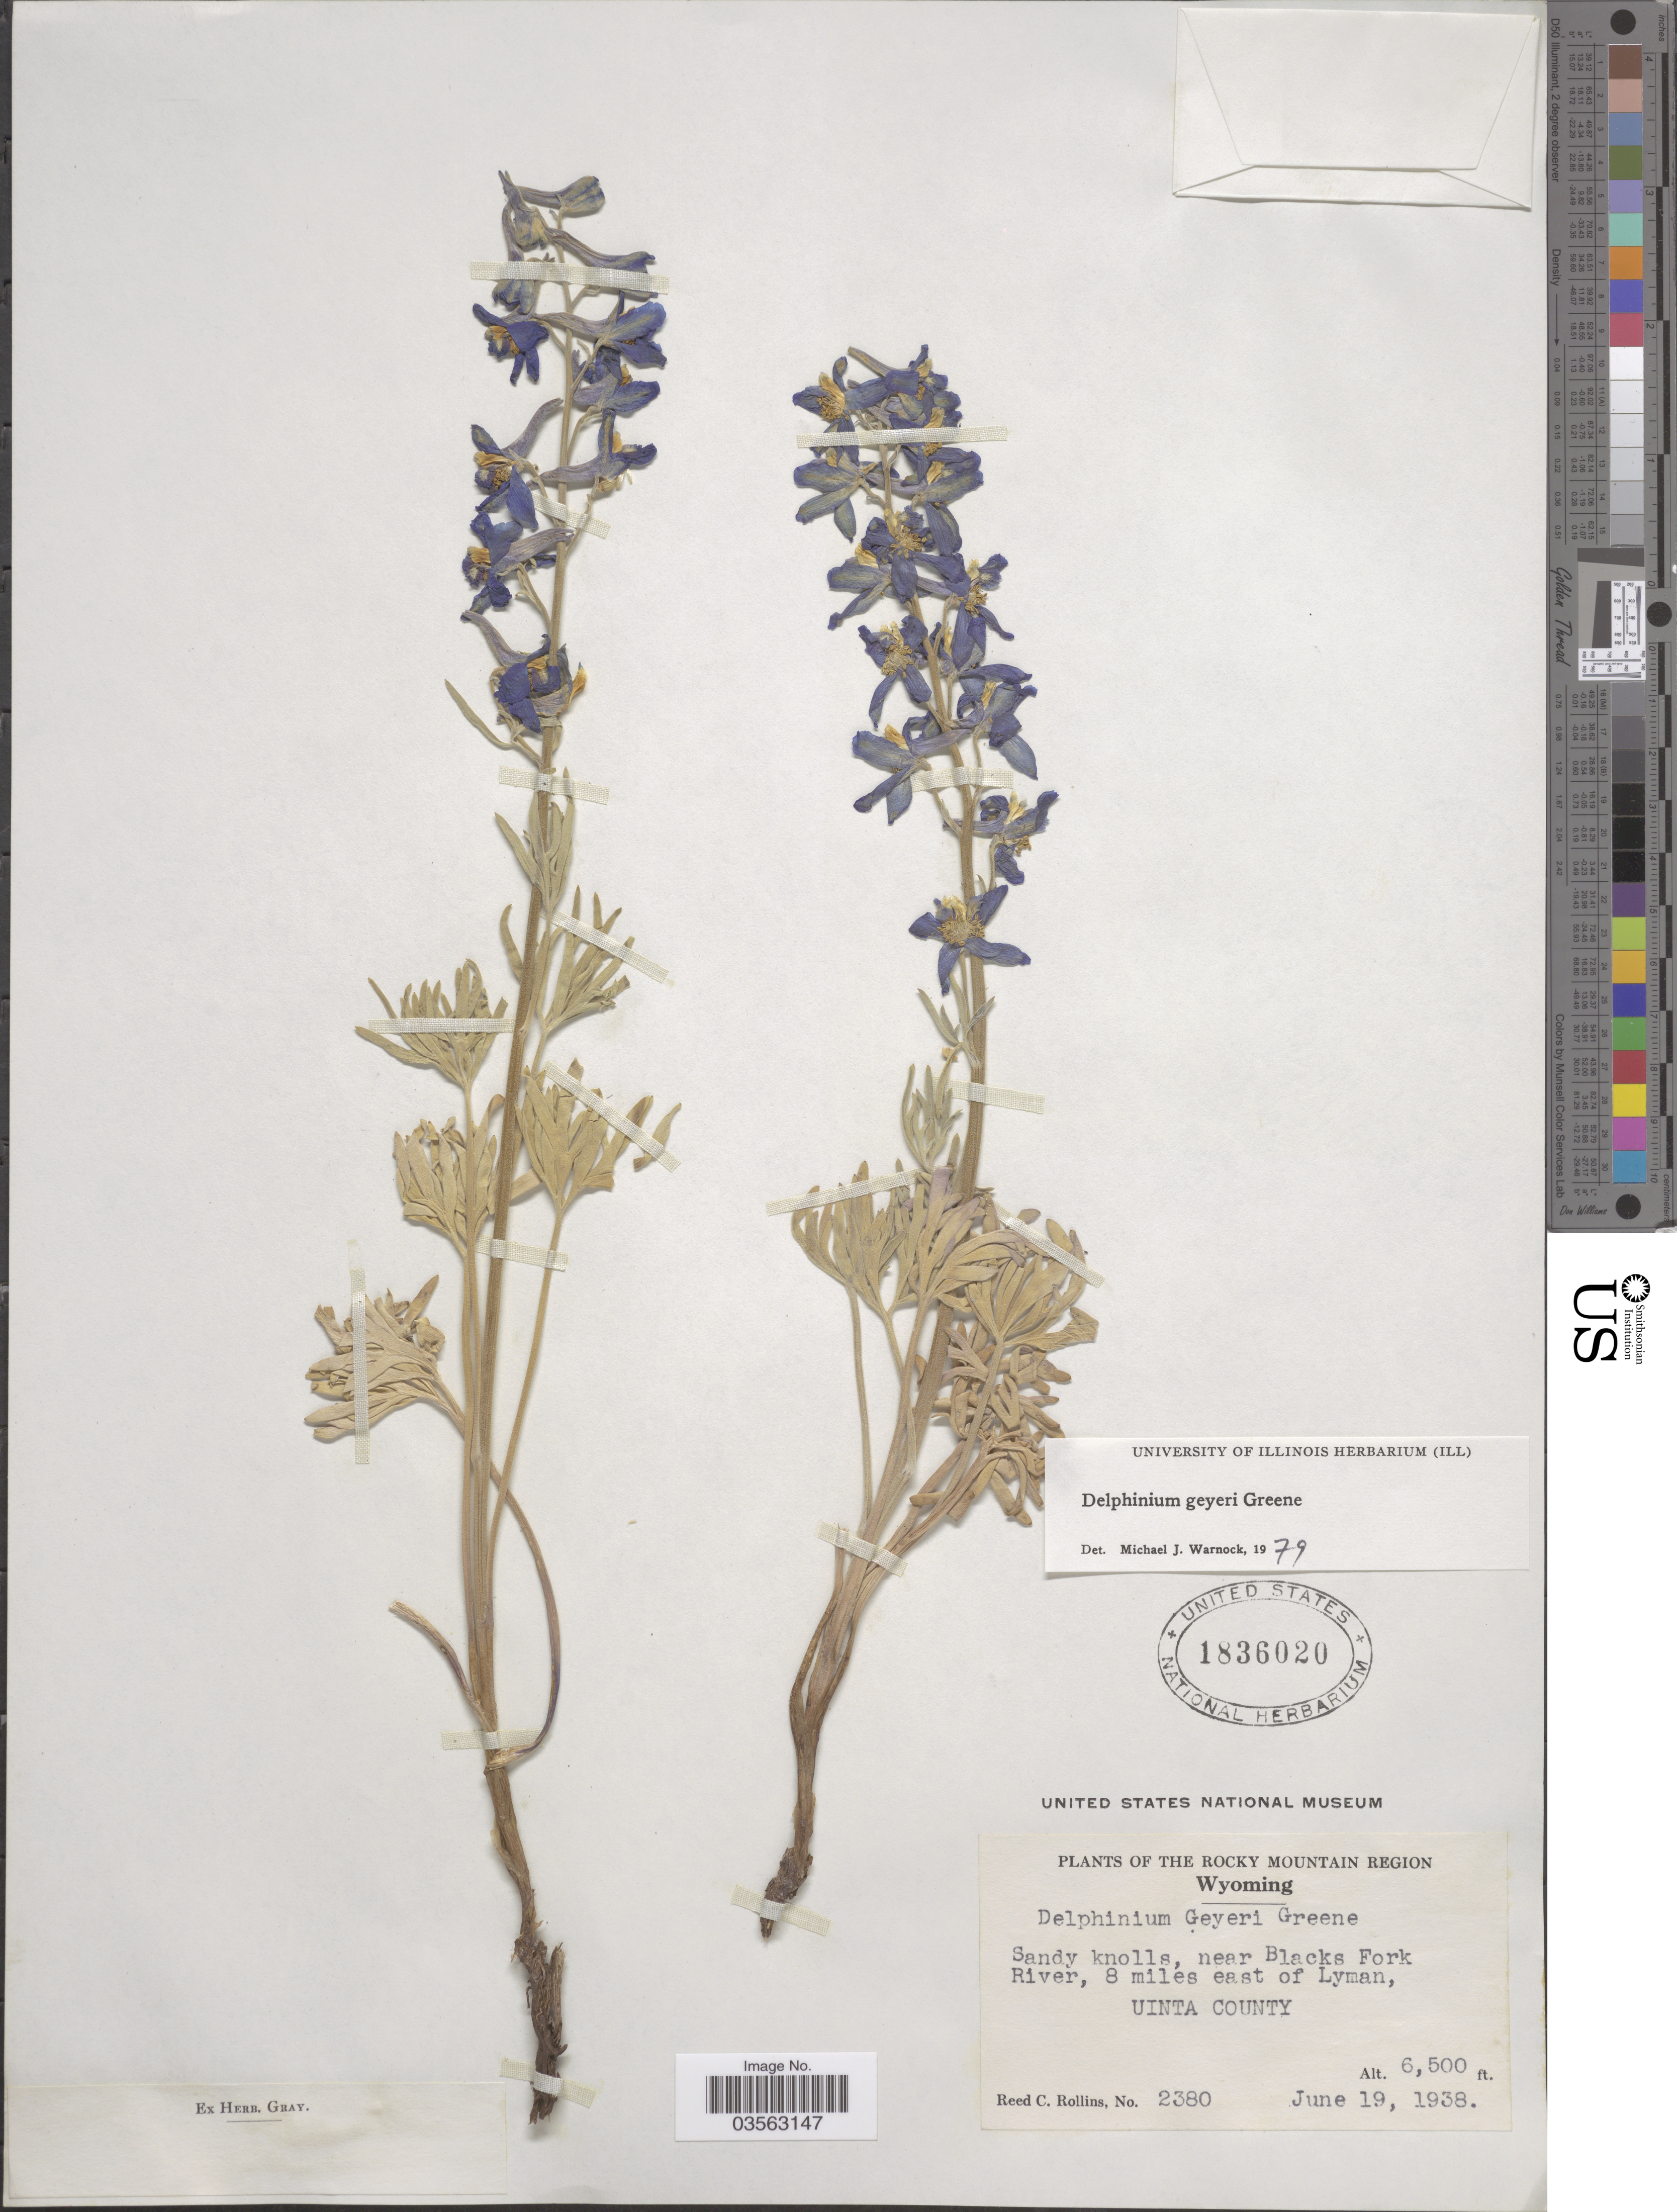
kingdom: Plantae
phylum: Tracheophyta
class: Magnoliopsida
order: Ranunculales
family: Ranunculaceae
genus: Delphinium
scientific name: Delphinium geyeri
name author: Greene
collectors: R. C. Rollins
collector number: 2380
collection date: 1938-06-19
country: United States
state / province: Wyoming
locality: Near Blacks Fork River, 8 miles east of Lyman, Uinta County.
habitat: sandy knolls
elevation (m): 1981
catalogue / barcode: US 1836020